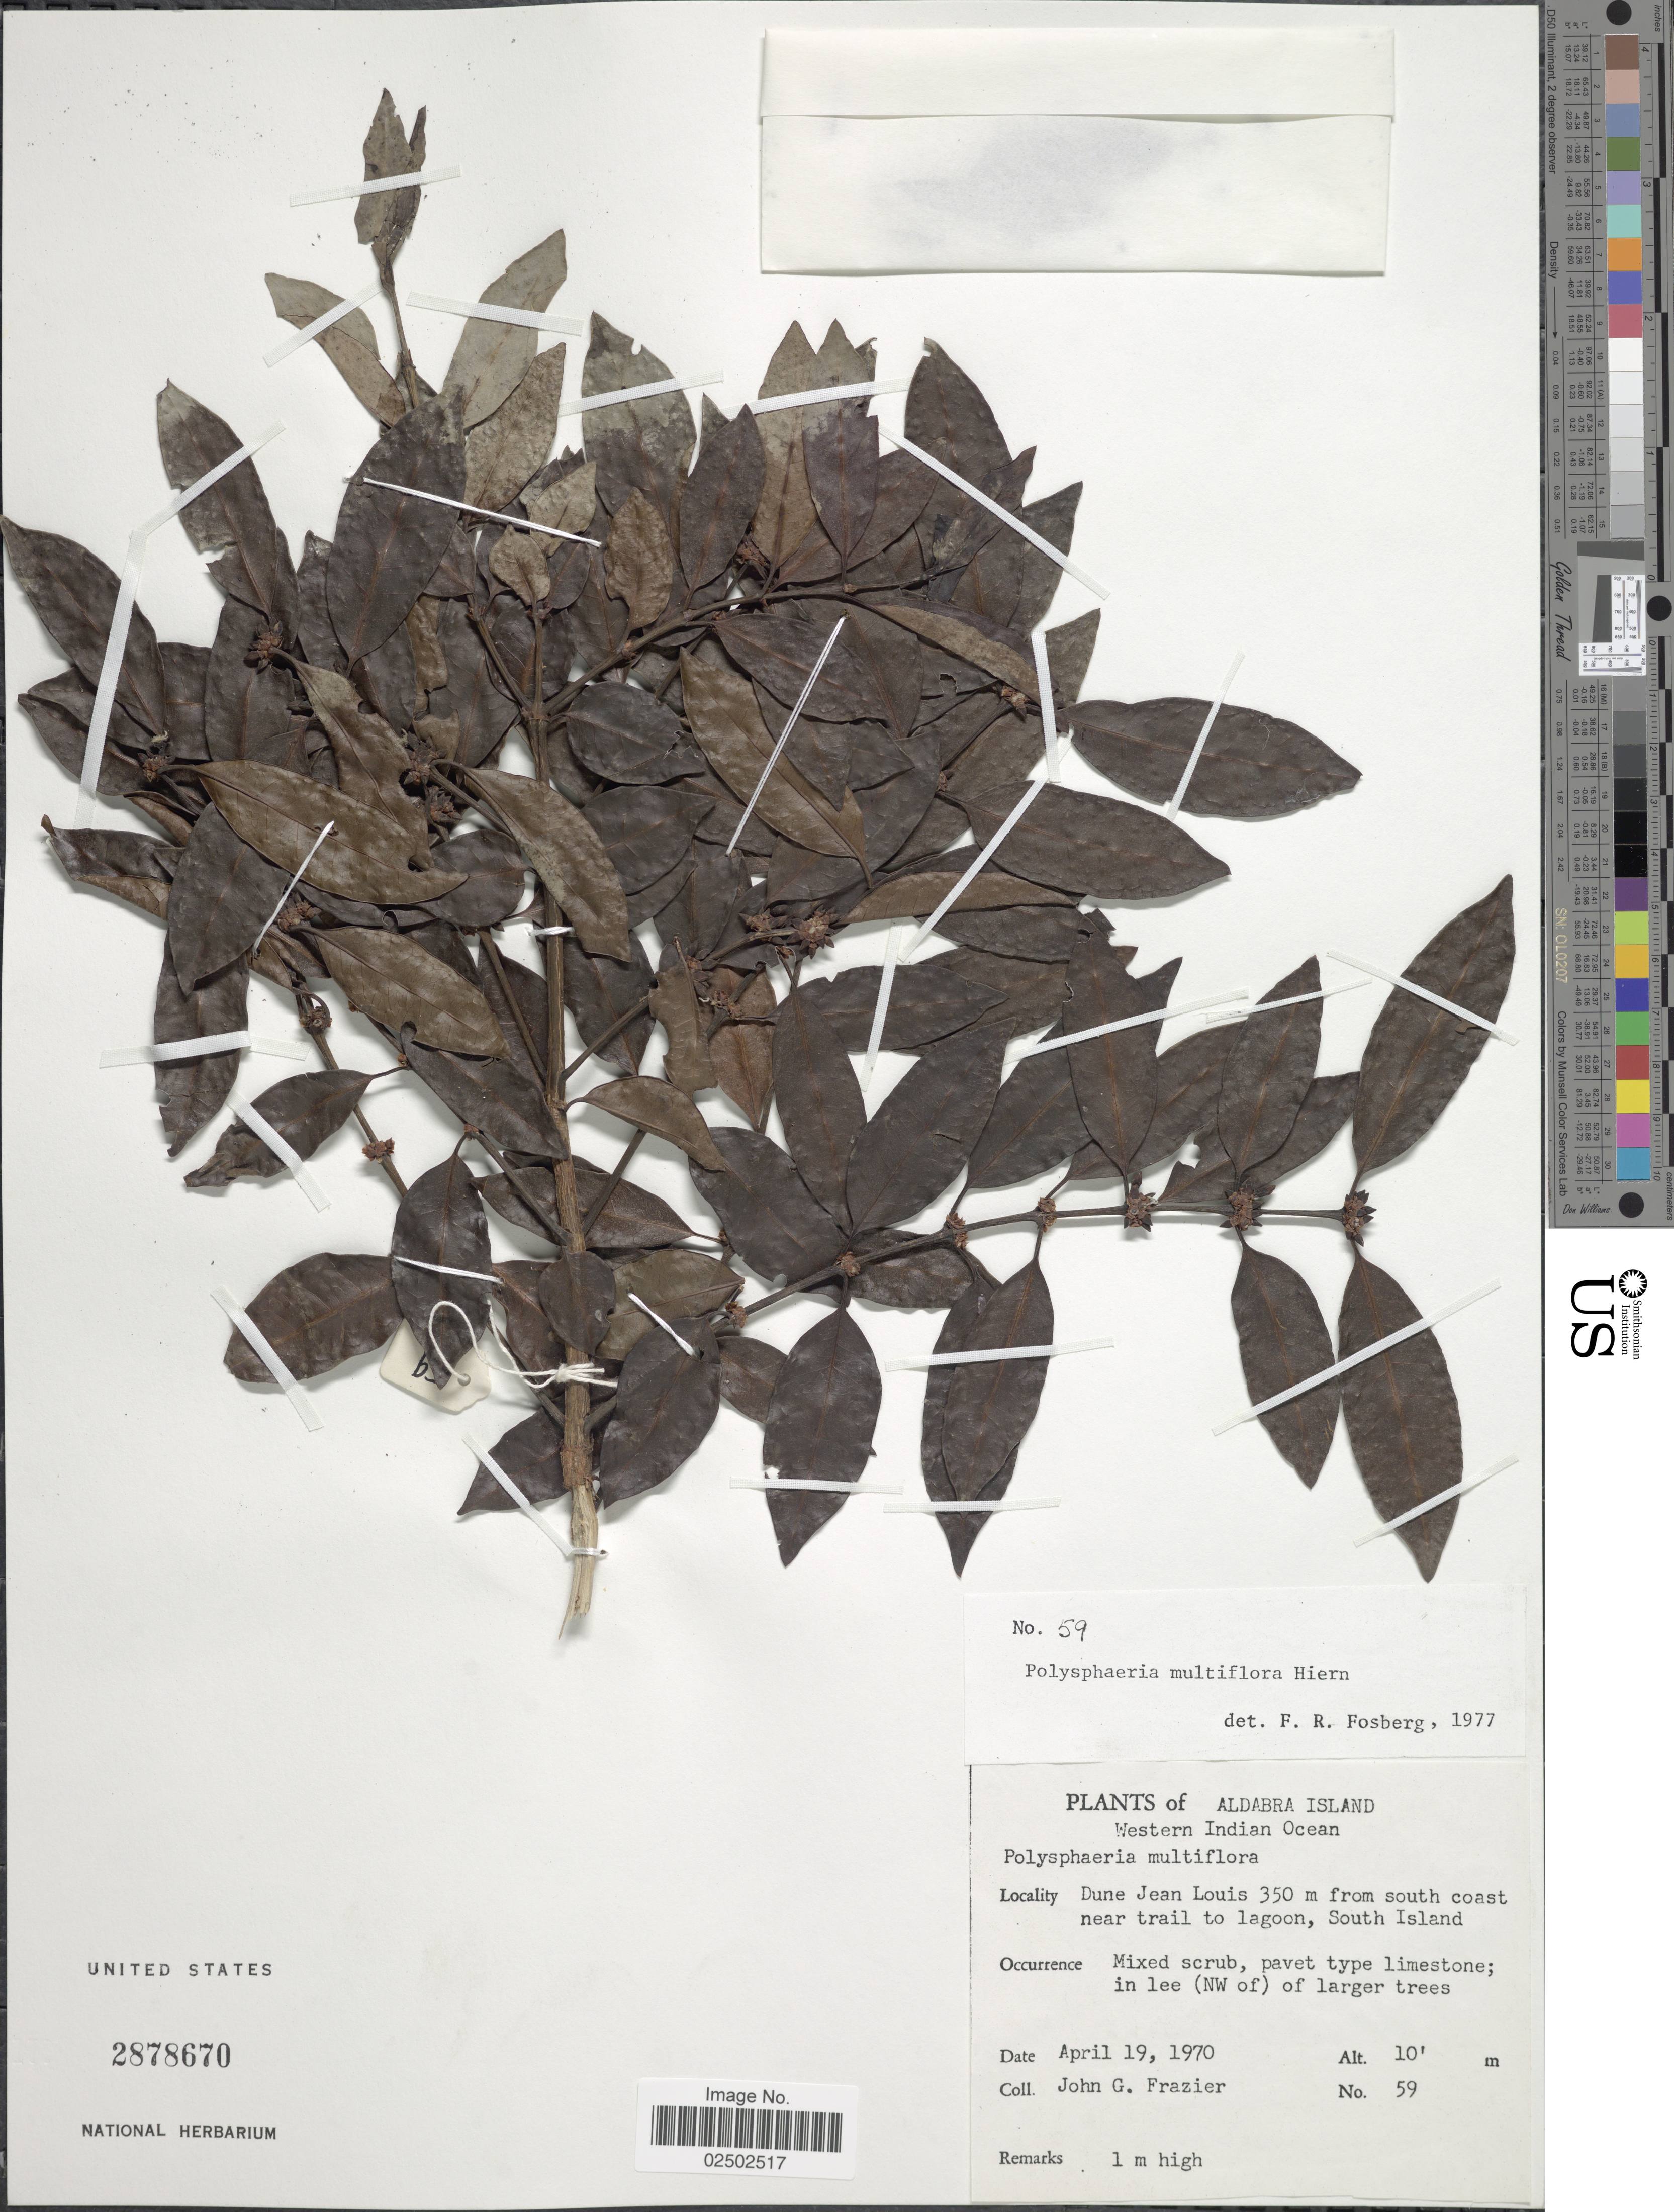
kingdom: Plantae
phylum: Tracheophyta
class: Magnoliopsida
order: Gentianales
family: Rubiaceae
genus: Polysphaeria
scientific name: Polysphaeria multiflora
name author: Hiern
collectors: J. Frazier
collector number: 59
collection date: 1970-04-19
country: Seychelles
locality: Aldabra Island. Western Indian Ocean. Dune Jean Louis; 350 m north of south coast, near trail to lagoon, South Is.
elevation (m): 3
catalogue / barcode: US 2878670